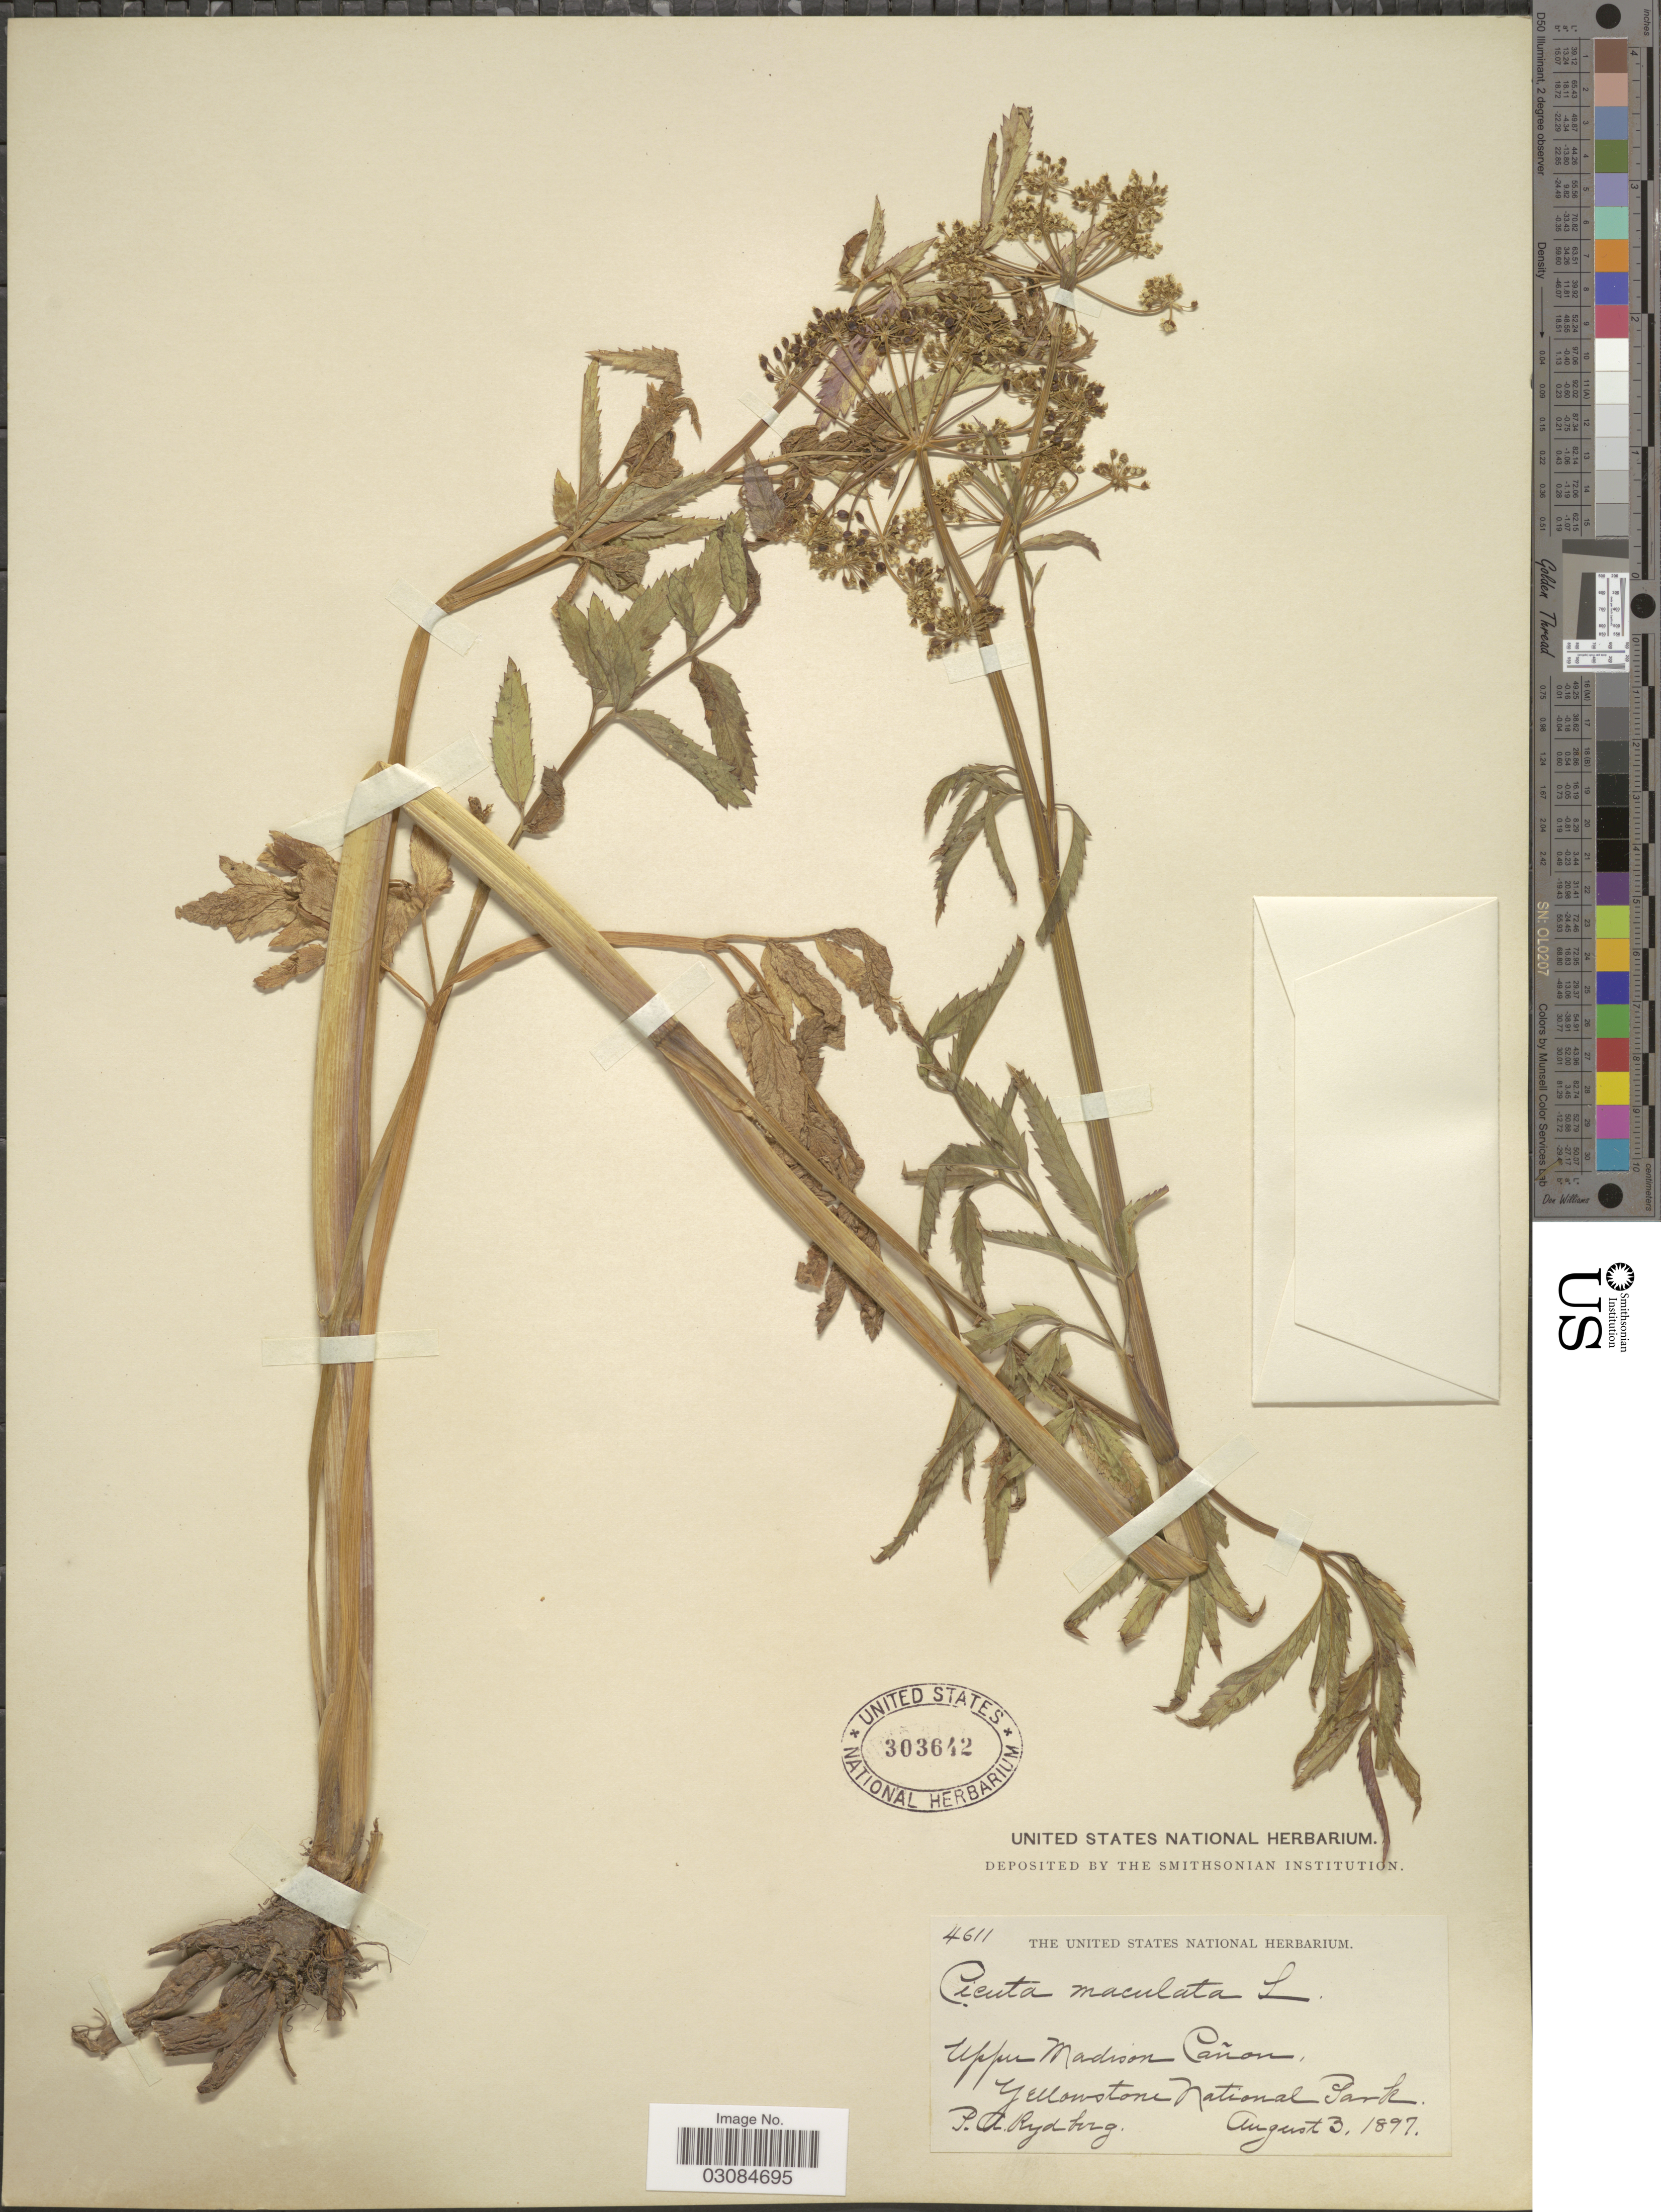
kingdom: Plantae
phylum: Tracheophyta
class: Magnoliopsida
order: Apiales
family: Apiaceae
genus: Cicuta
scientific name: Cicuta occidentalis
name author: Greene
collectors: P. A. Rydberg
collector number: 4611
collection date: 1897-08-03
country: United States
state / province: Wyoming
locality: Upper Madison Cañon, Yellowstone National Park.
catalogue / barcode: US 303642